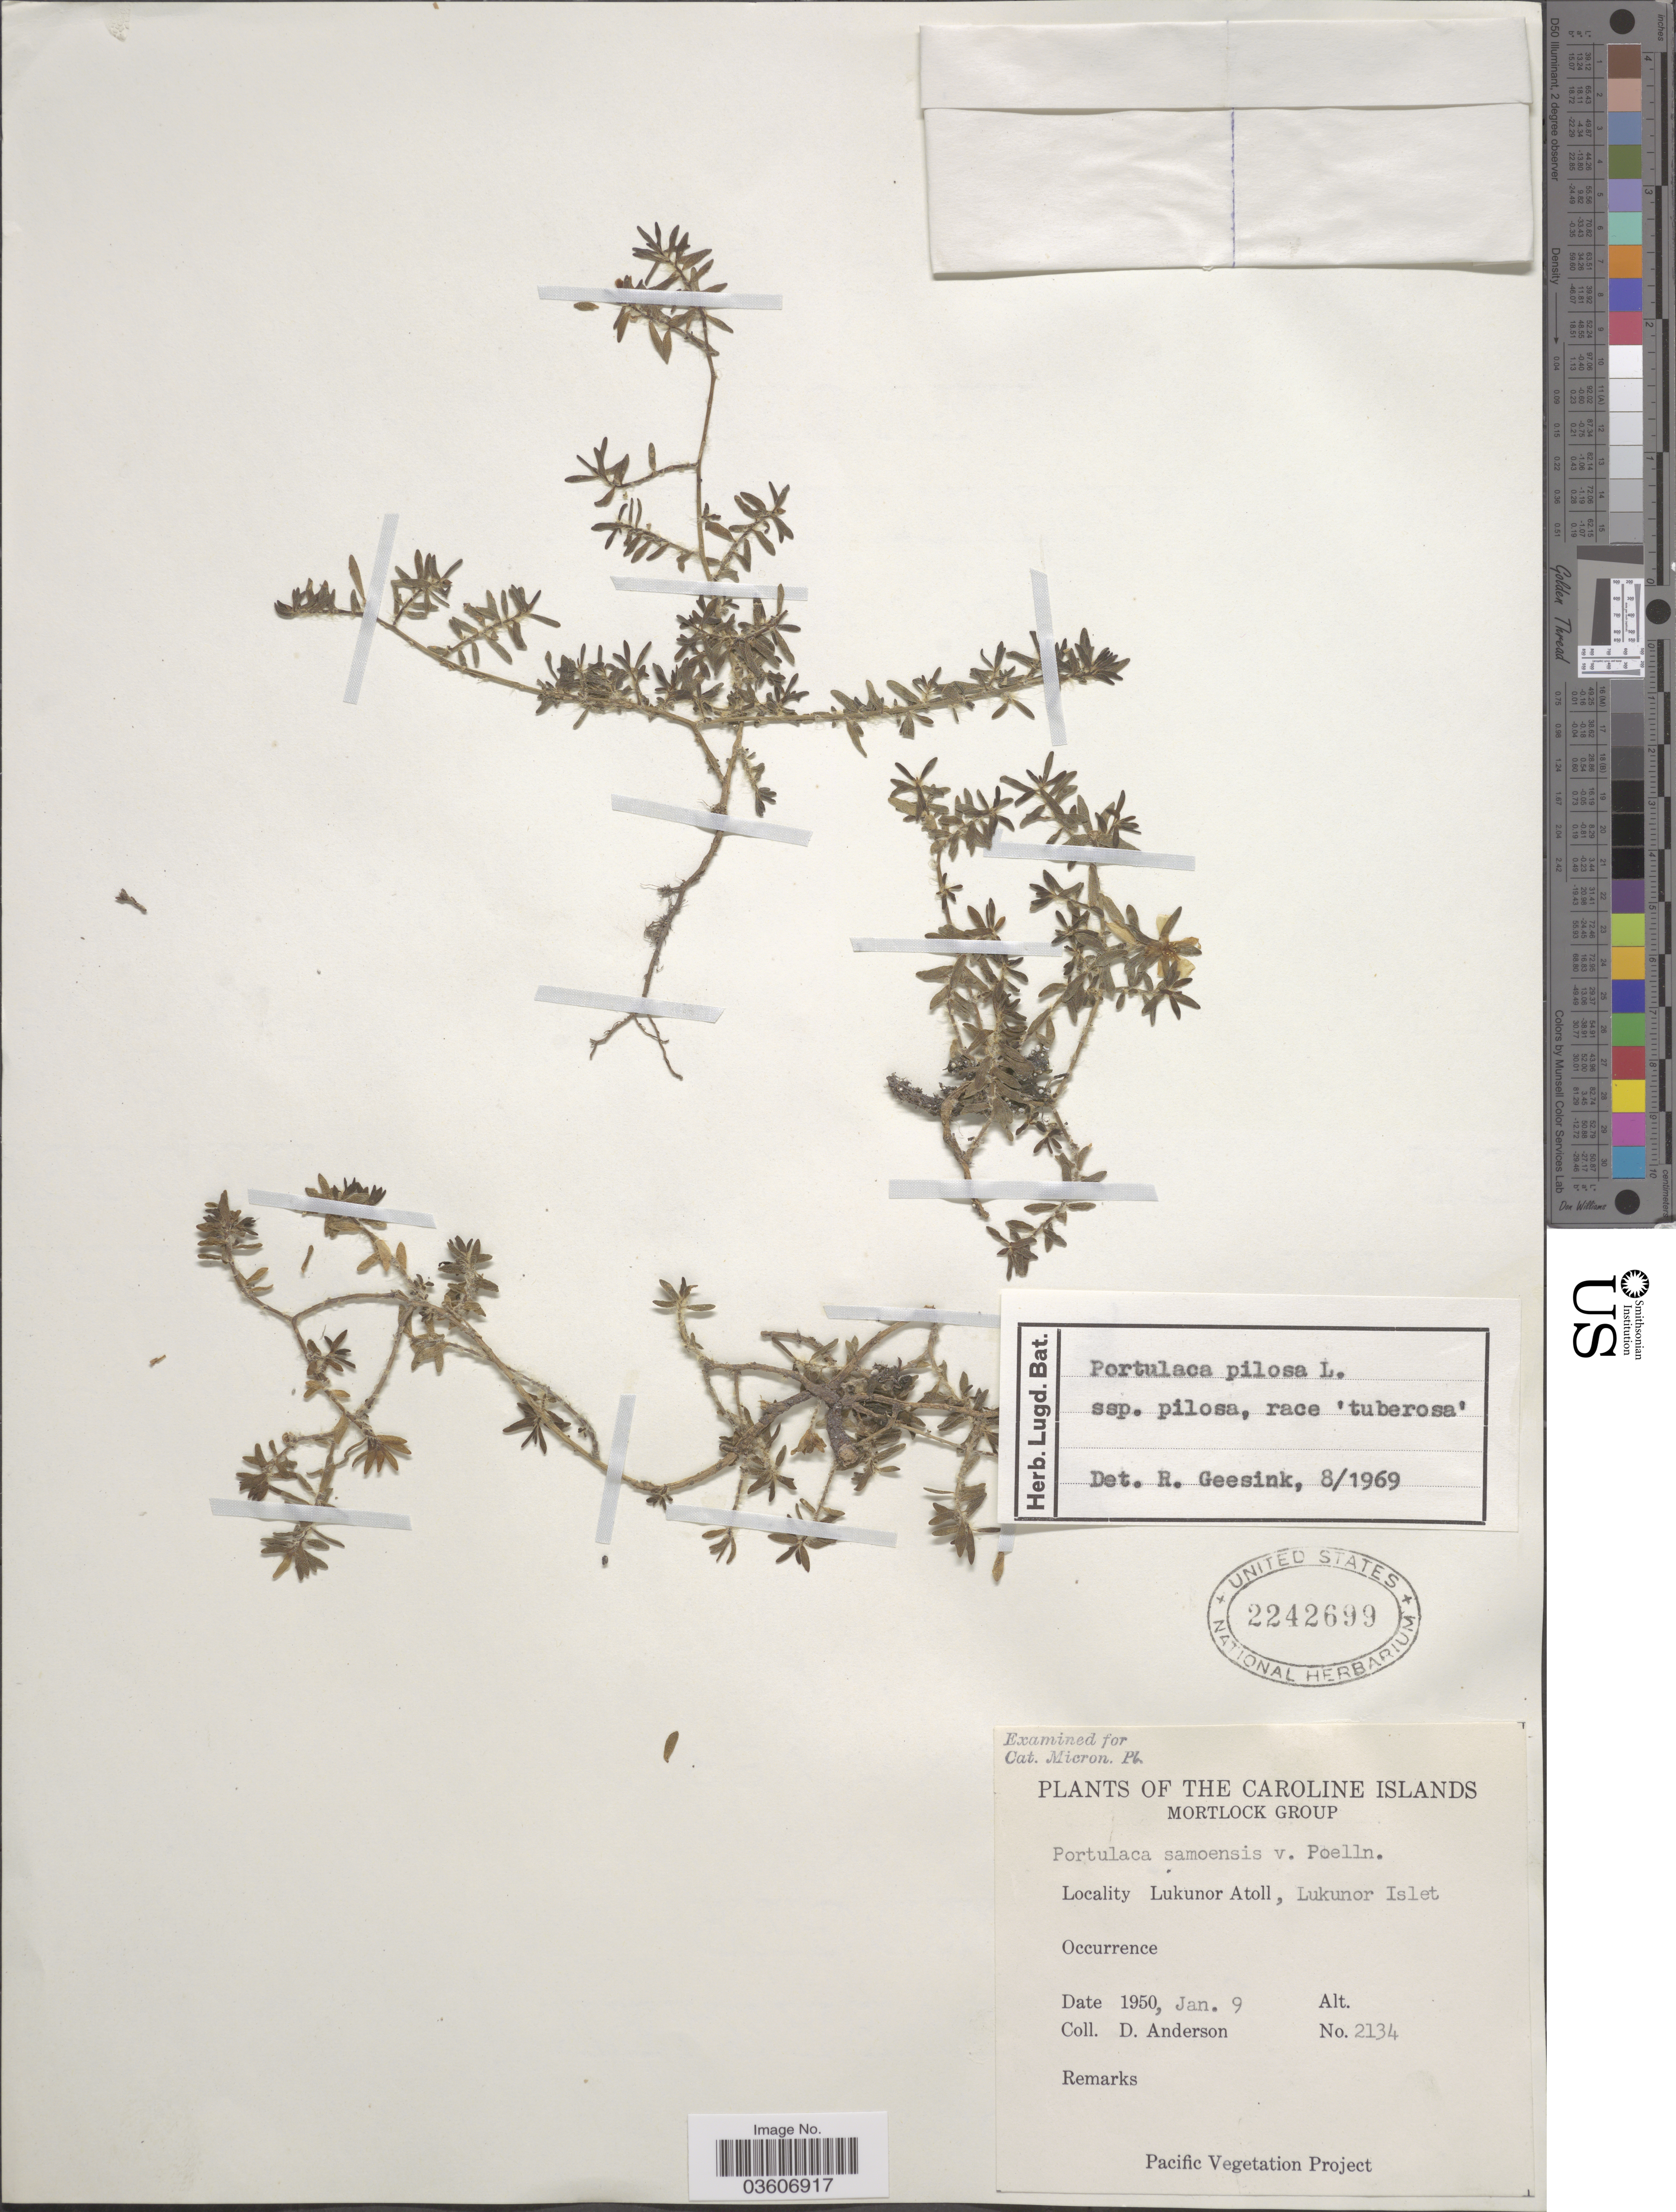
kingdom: Plantae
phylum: Tracheophyta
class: Magnoliopsida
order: Caryophyllales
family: Portulacaceae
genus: Portulaca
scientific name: Portulaca australis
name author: Endl.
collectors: D. Anderson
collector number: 2134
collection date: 1950-01-09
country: Micronesia, Federated States of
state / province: Truk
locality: The Caroline Islands. Mortlock Group. Lukunor Atoll, Lukunor Islet.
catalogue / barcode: US 2242699